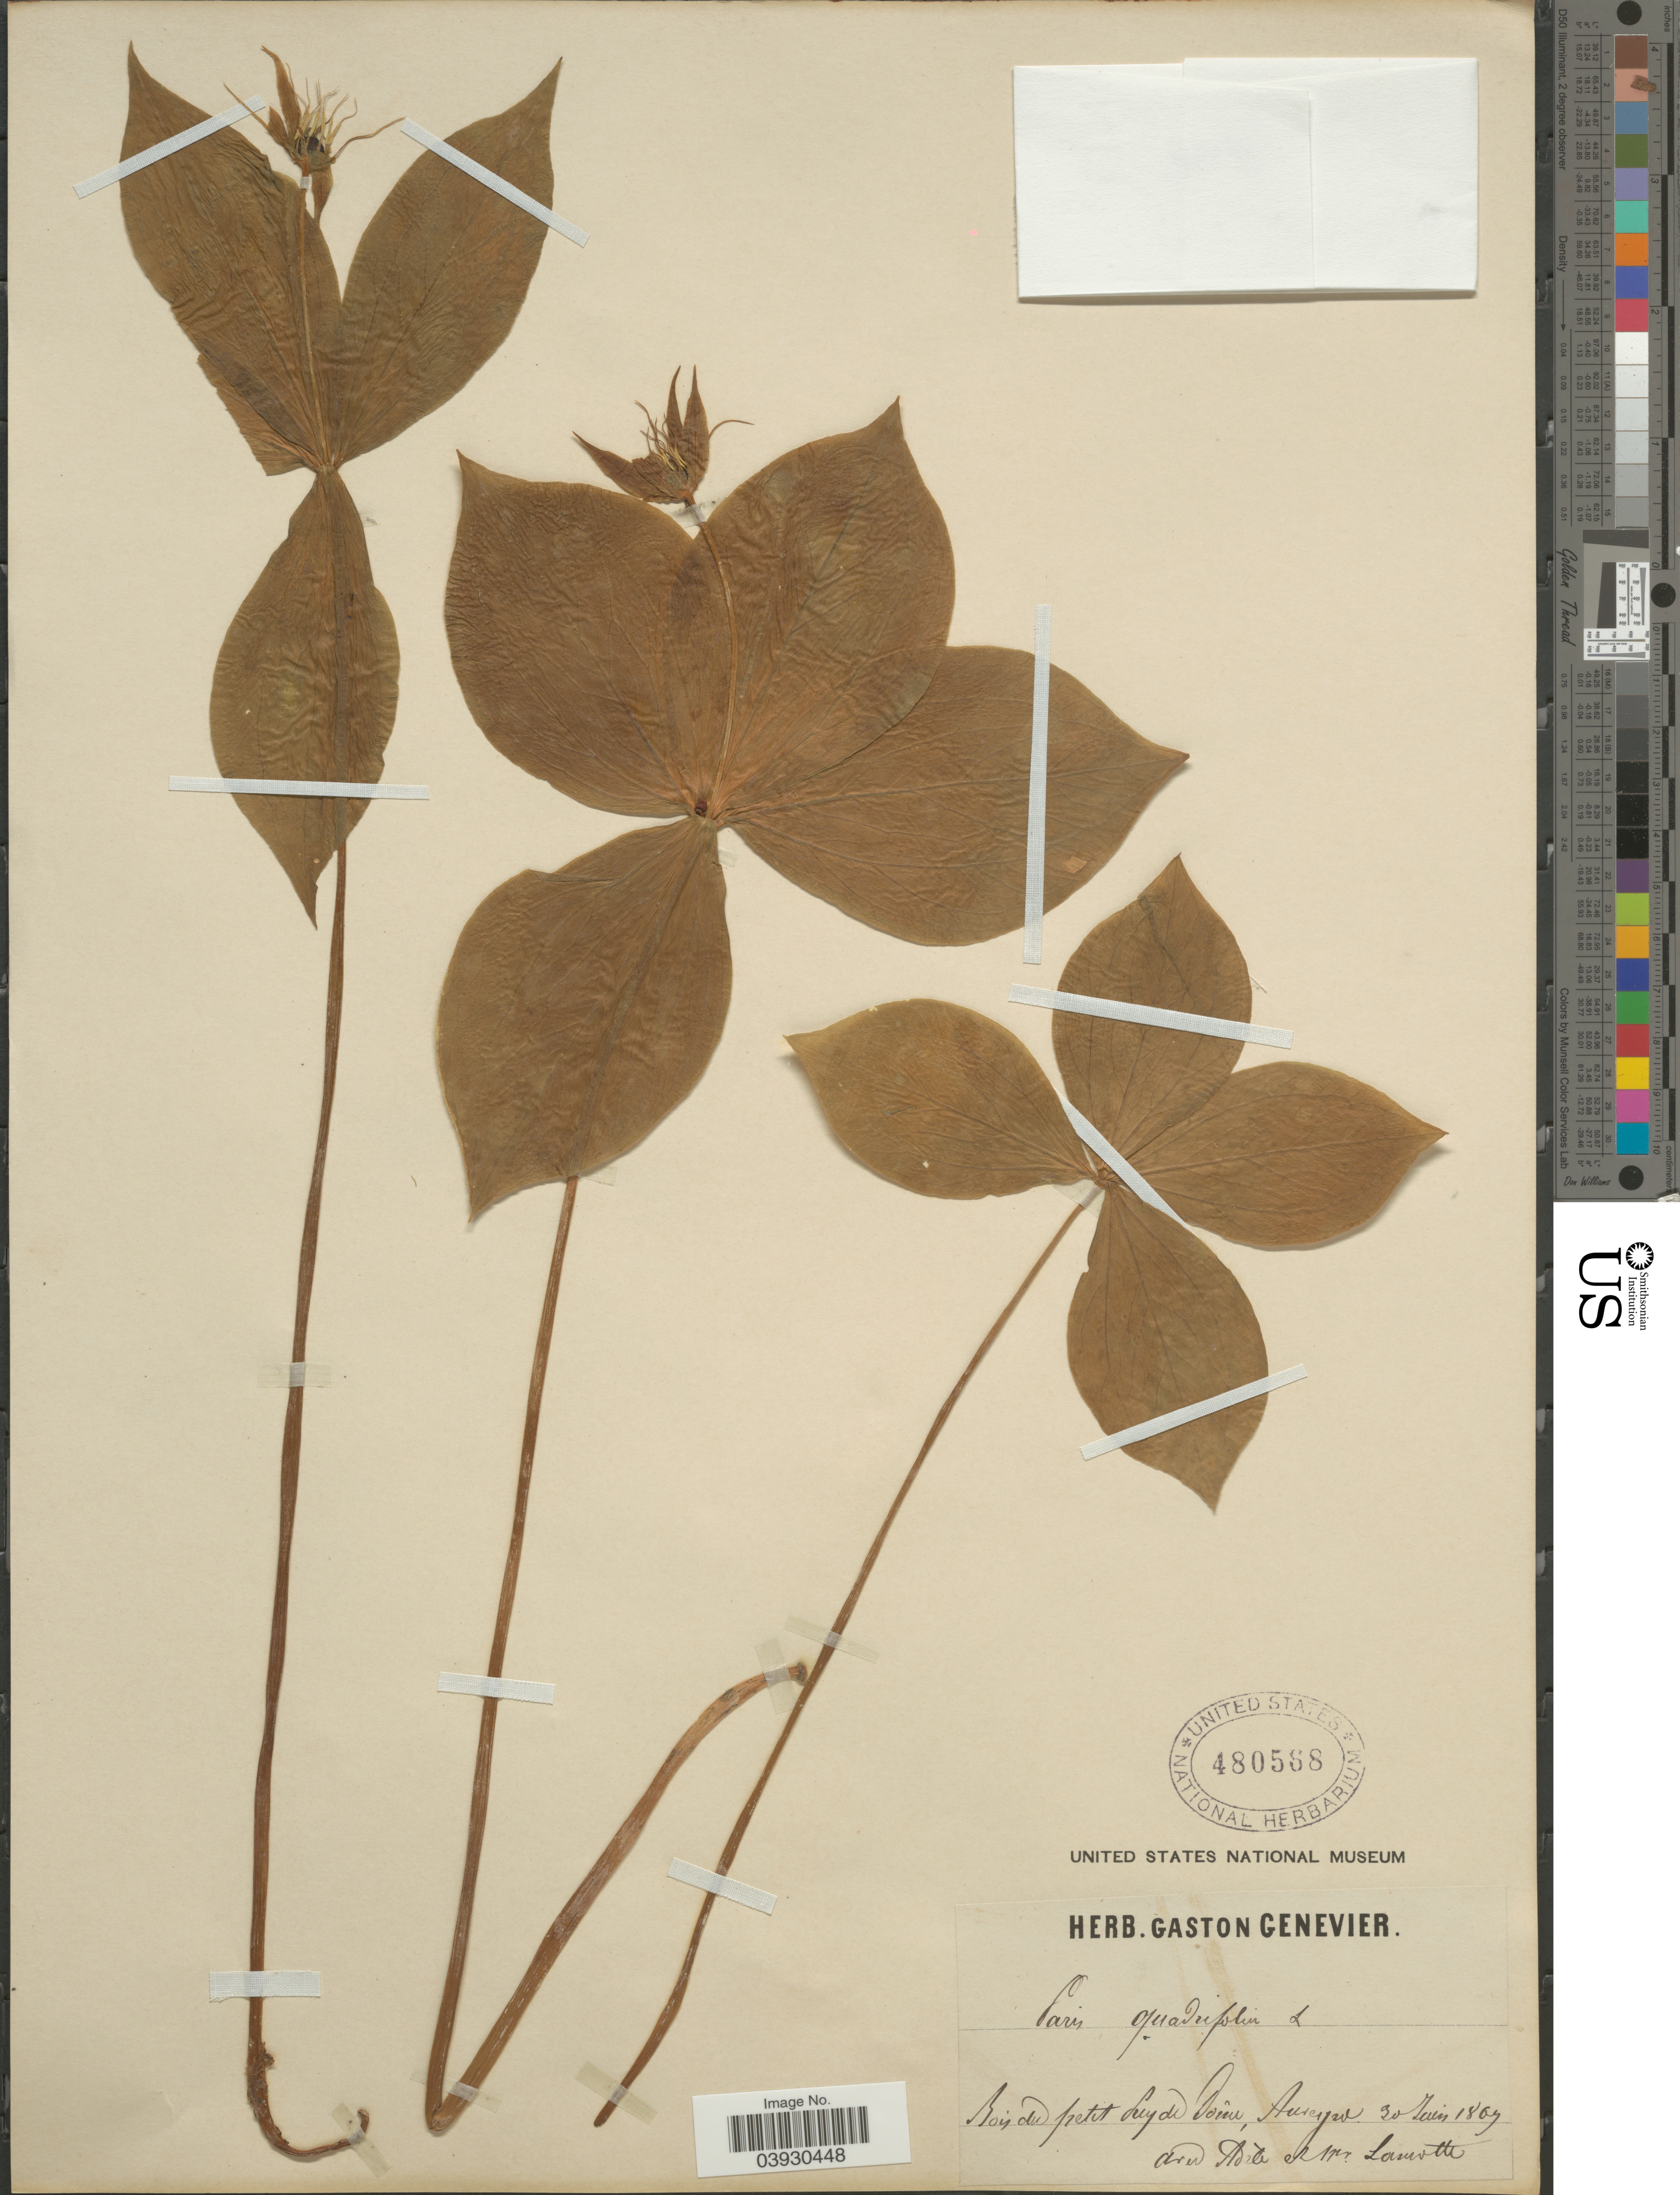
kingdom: Plantae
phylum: Tracheophyta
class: Liliopsida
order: Liliales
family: Melanthiaceae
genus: Paris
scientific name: Paris quadrifolia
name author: L.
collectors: A. Adelè & Lamotte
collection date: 1869-06-20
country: France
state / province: Auvergne-Rhône-Alpes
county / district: Puy-de-Dôme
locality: Bois du petit Puy de Dôme.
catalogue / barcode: US 480568